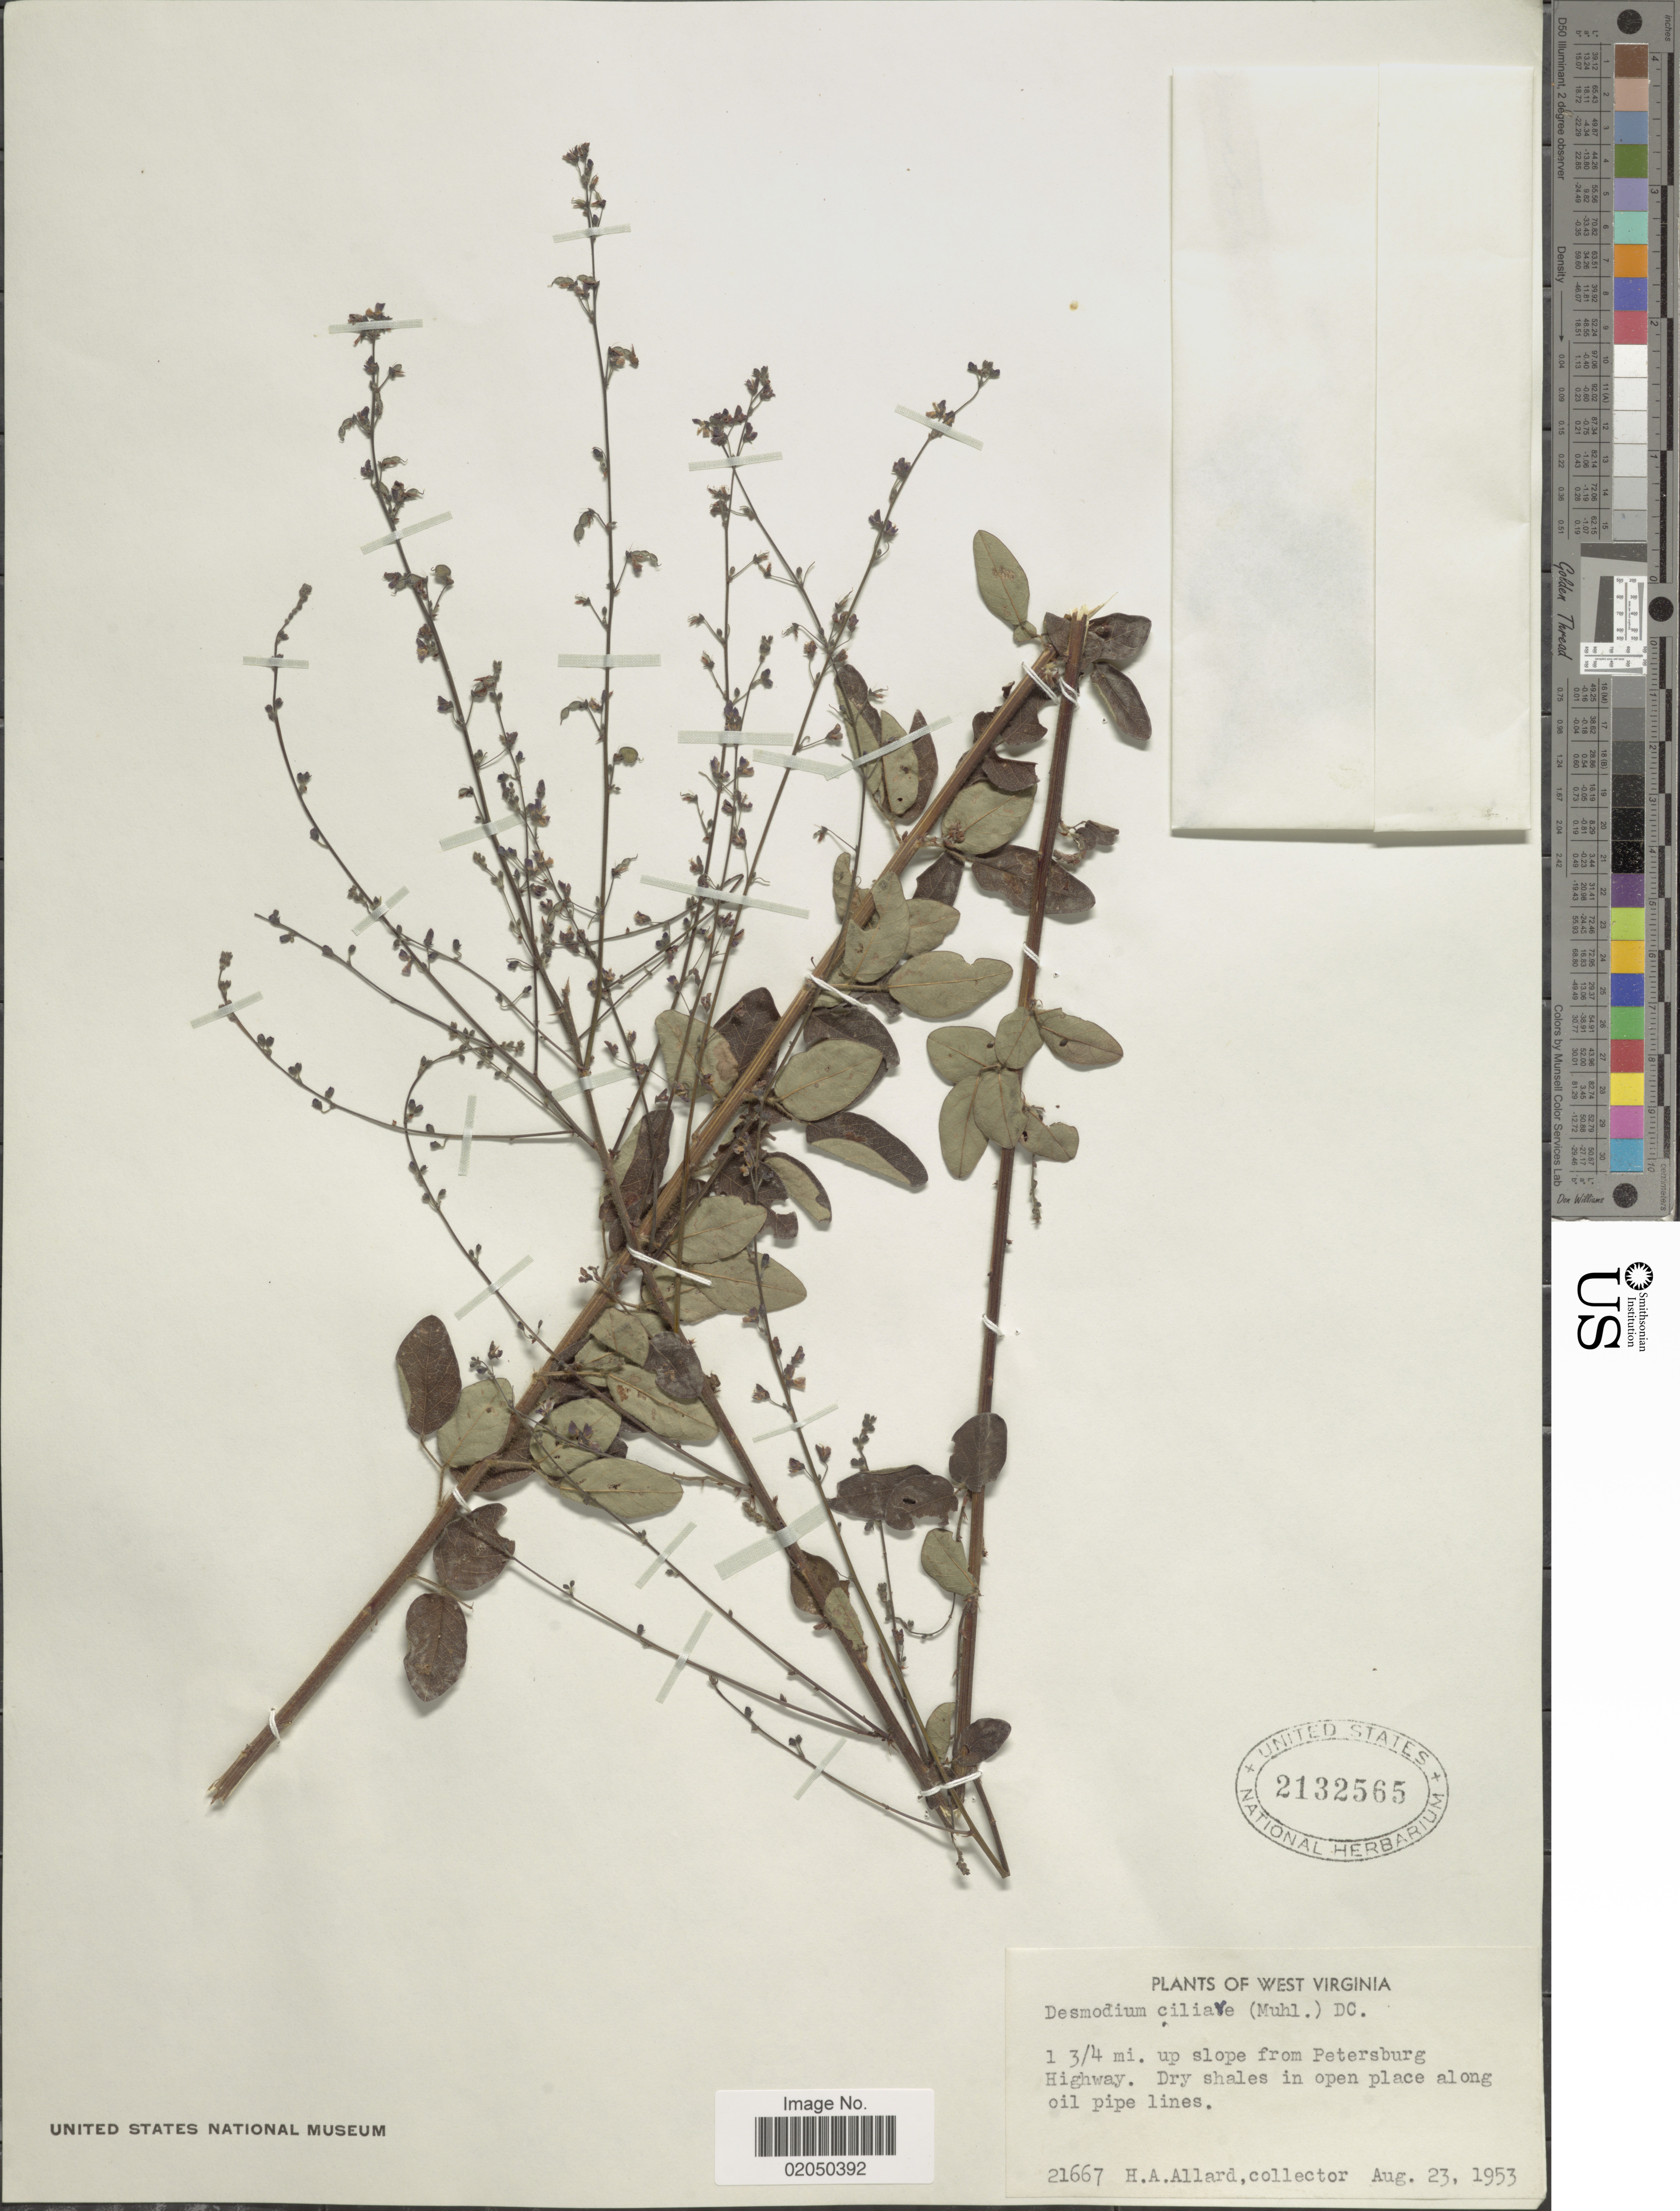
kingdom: Plantae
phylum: Tracheophyta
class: Magnoliopsida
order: Fabales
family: Fabaceae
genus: Desmodium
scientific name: Desmodium ciliare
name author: (Muhl. ex Willd.) DC.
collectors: H. A. Allard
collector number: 21667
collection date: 1953-08-23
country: United States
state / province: West Virginia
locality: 1 3/4 mi. up slope from Petersburg Highway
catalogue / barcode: US 2132565